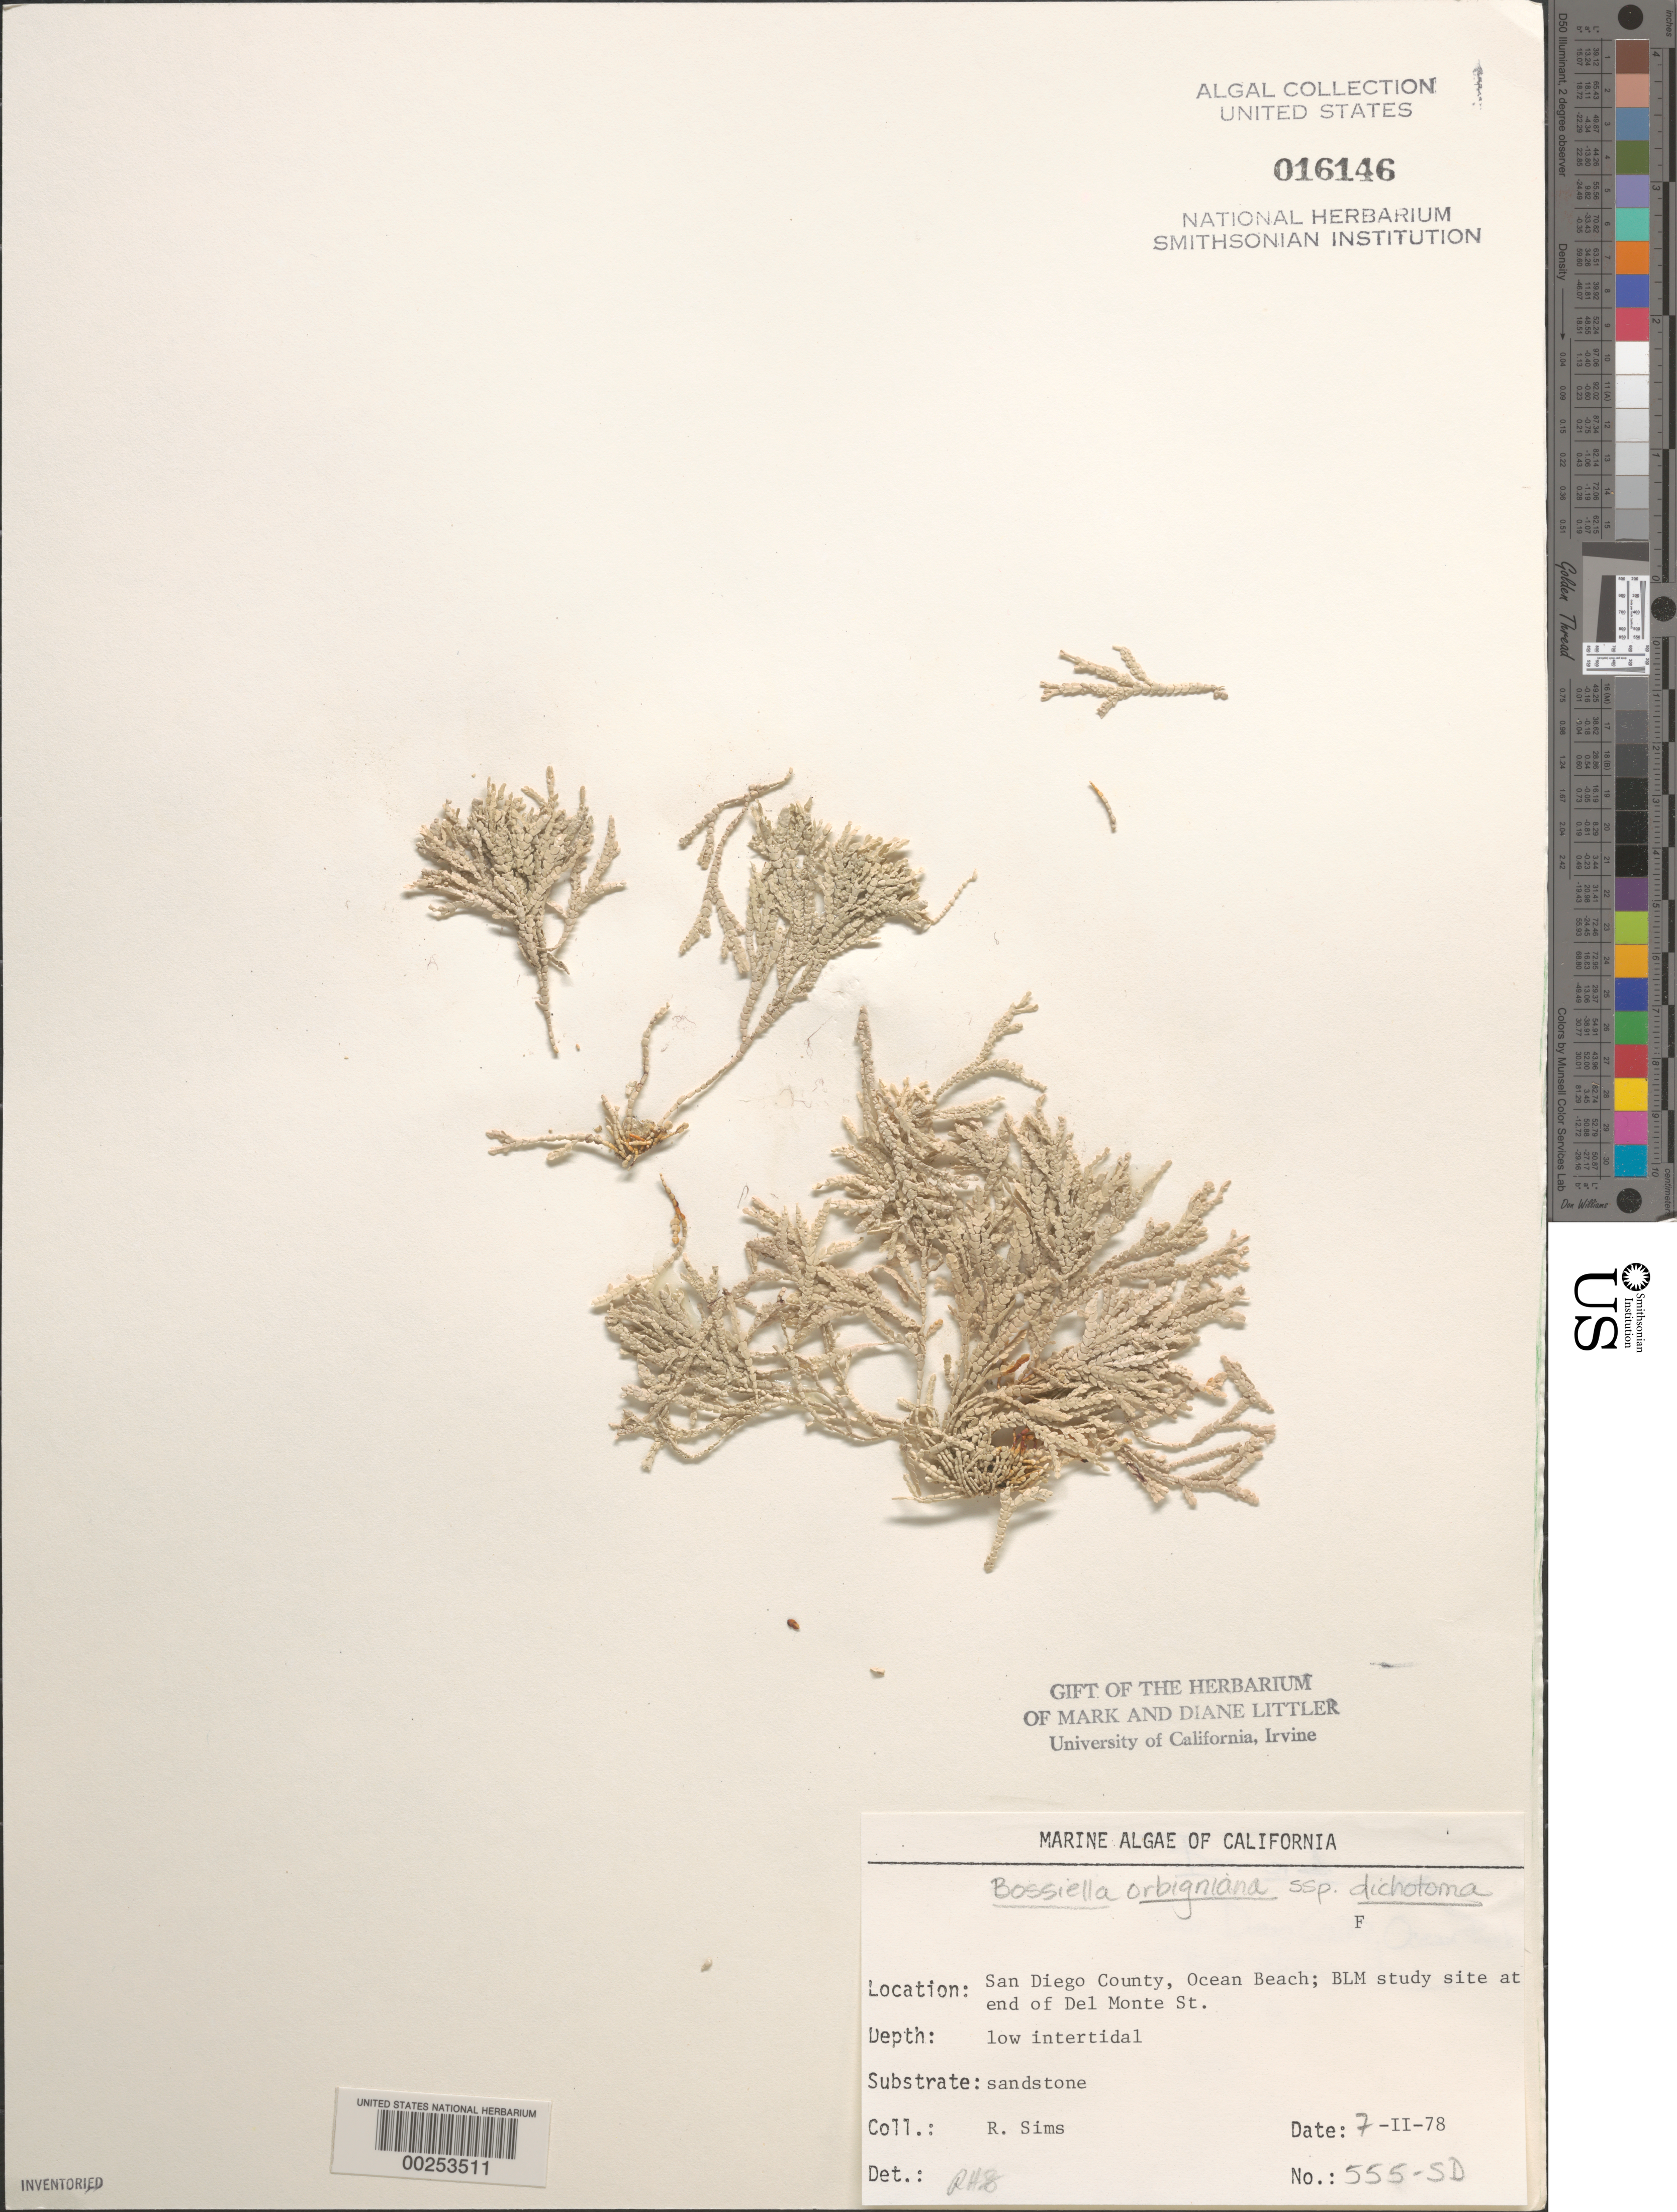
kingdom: Plantae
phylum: Rhodophyta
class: Florideophyceae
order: Corallinales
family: Corallinaceae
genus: Bossiella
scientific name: Bossiella orbigniana subsp. dichotoma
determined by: Sims, Robert H.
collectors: R. H. Sims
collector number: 555-sd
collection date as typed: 07 Feb 1978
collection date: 1978-02-07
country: United States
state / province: California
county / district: San Diego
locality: Ocean Beach, end of Del Monte Street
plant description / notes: BLM-SOCALBIGHT Rocky Intertidal Survey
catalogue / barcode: US 16146